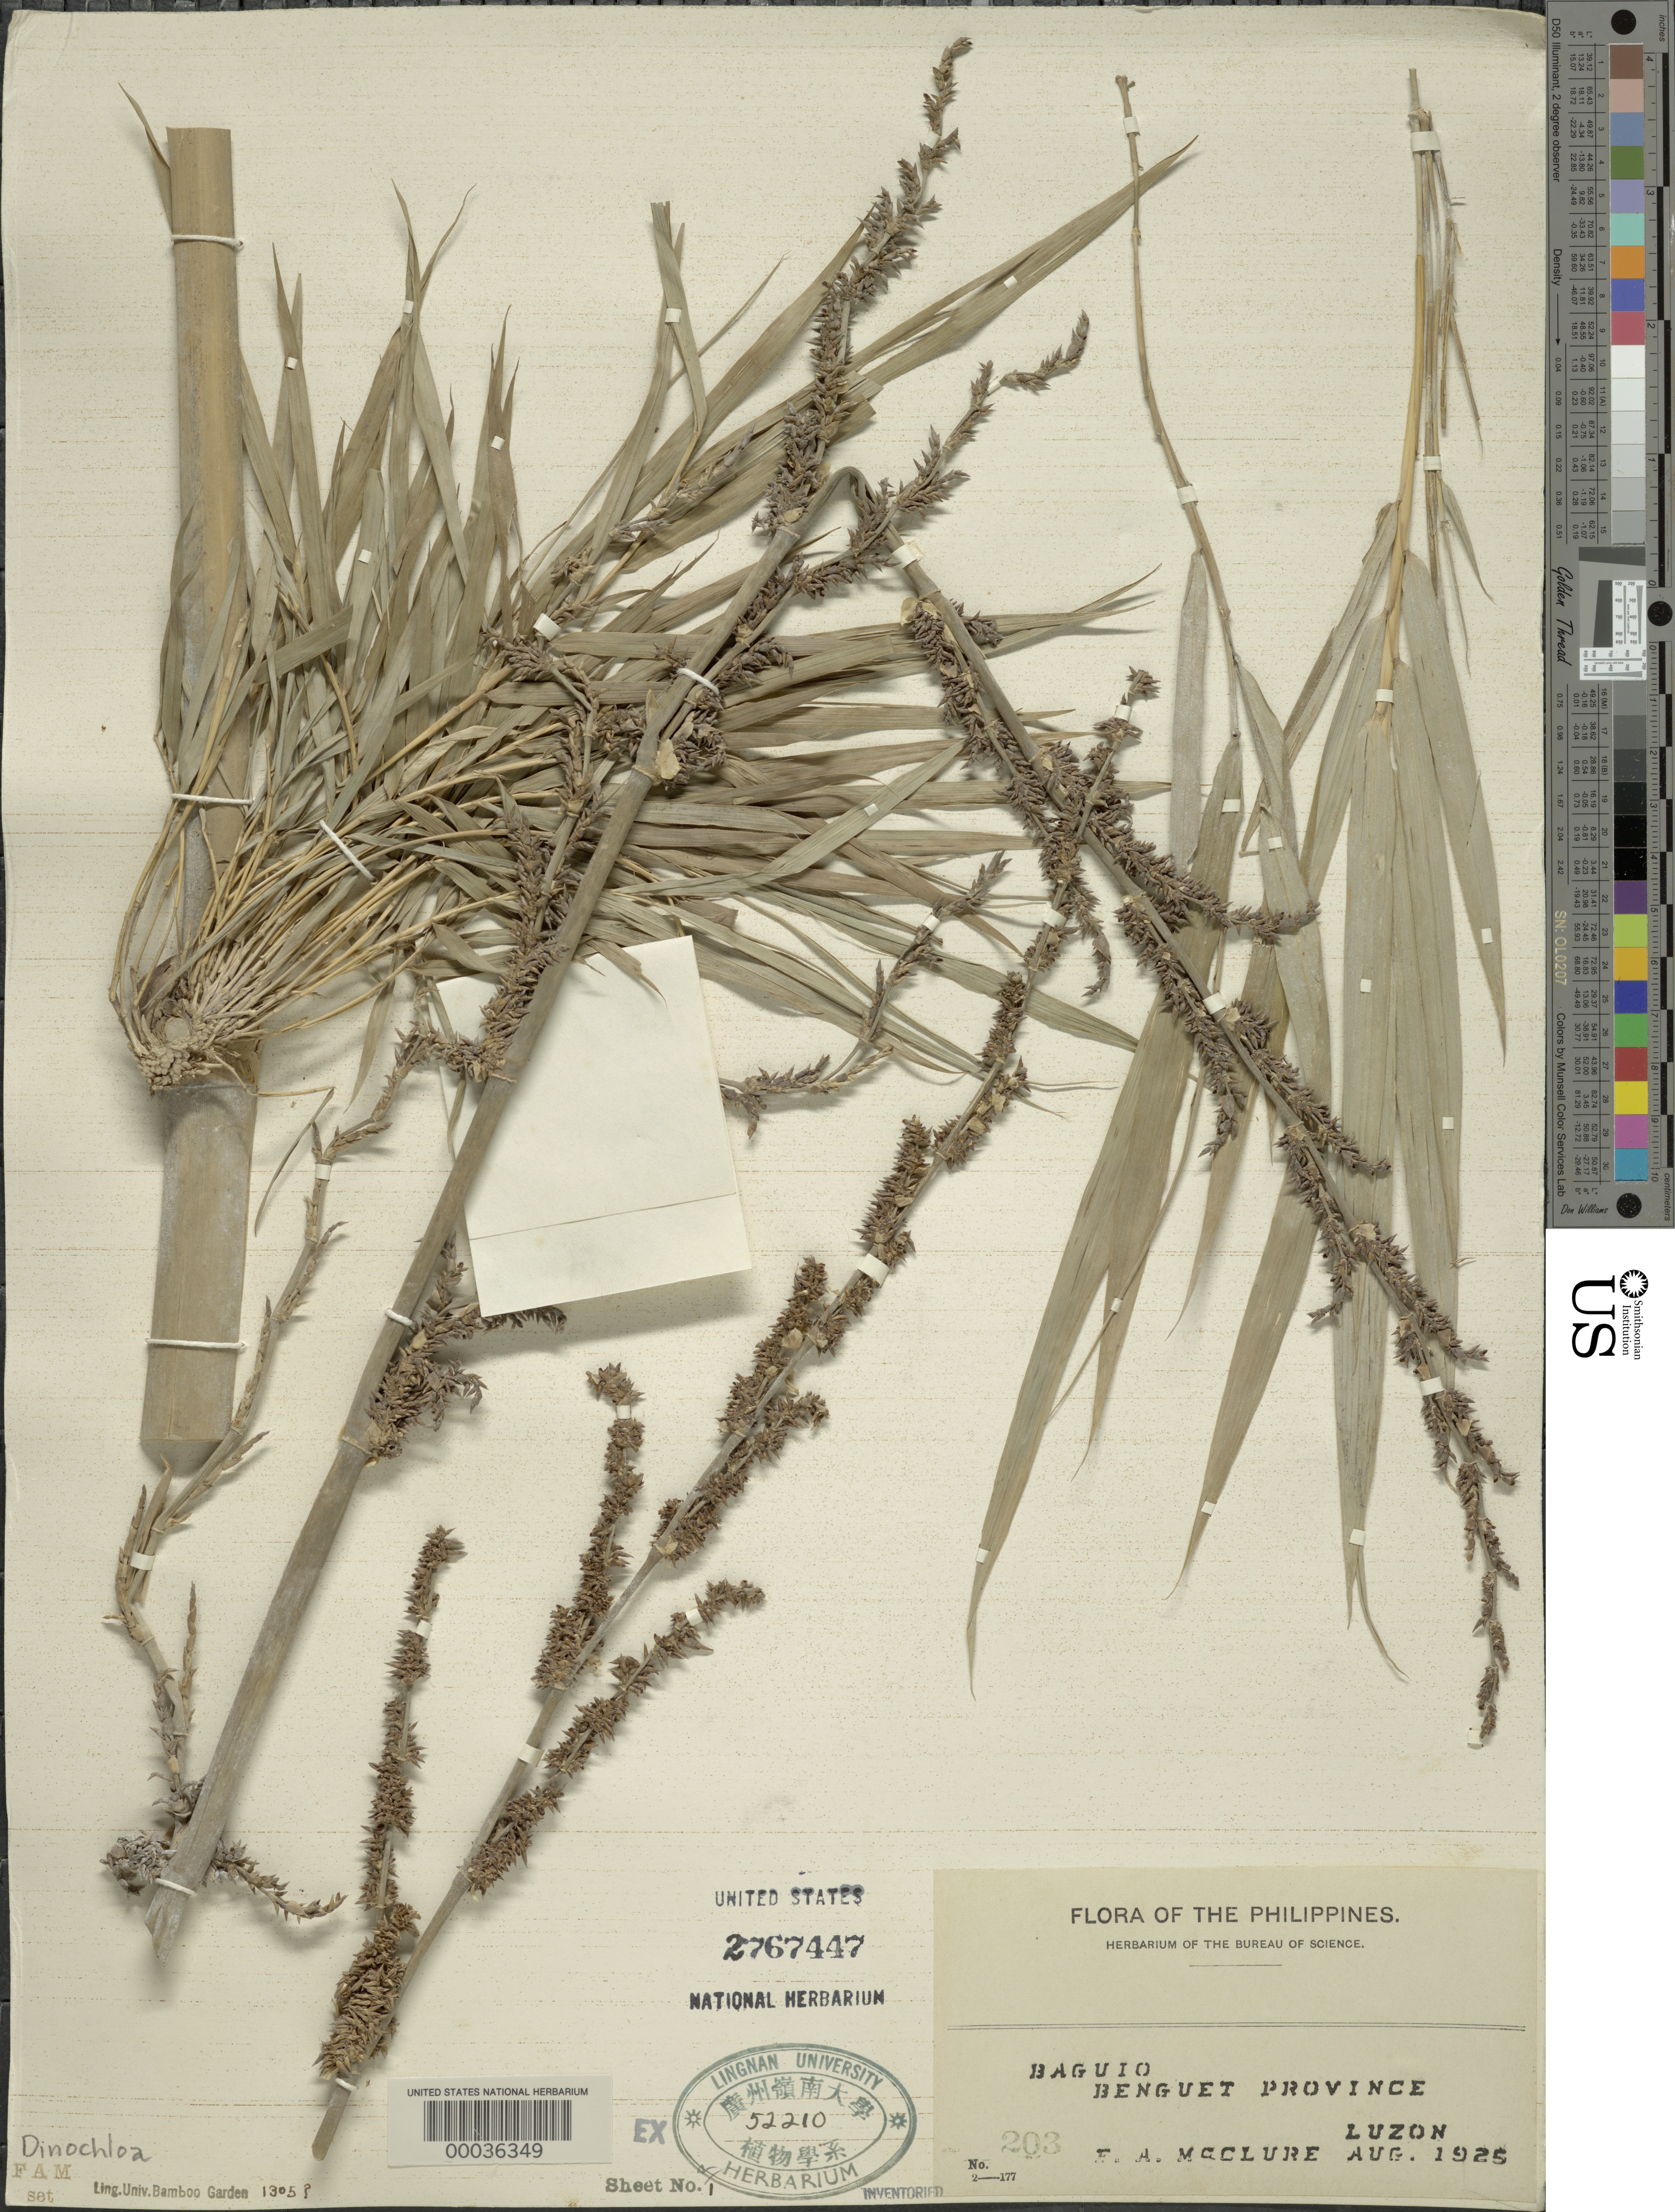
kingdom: Plantae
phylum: Tracheophyta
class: Liliopsida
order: Poales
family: Poaceae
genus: Dinochloa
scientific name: Dinochloa sp.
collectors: F. A. McClure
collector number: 203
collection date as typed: Aug 1925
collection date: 1925-08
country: Philippines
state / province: Cordillera (Administrative Region)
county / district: Benguet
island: Luzon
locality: Baguio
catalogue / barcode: US 2767447